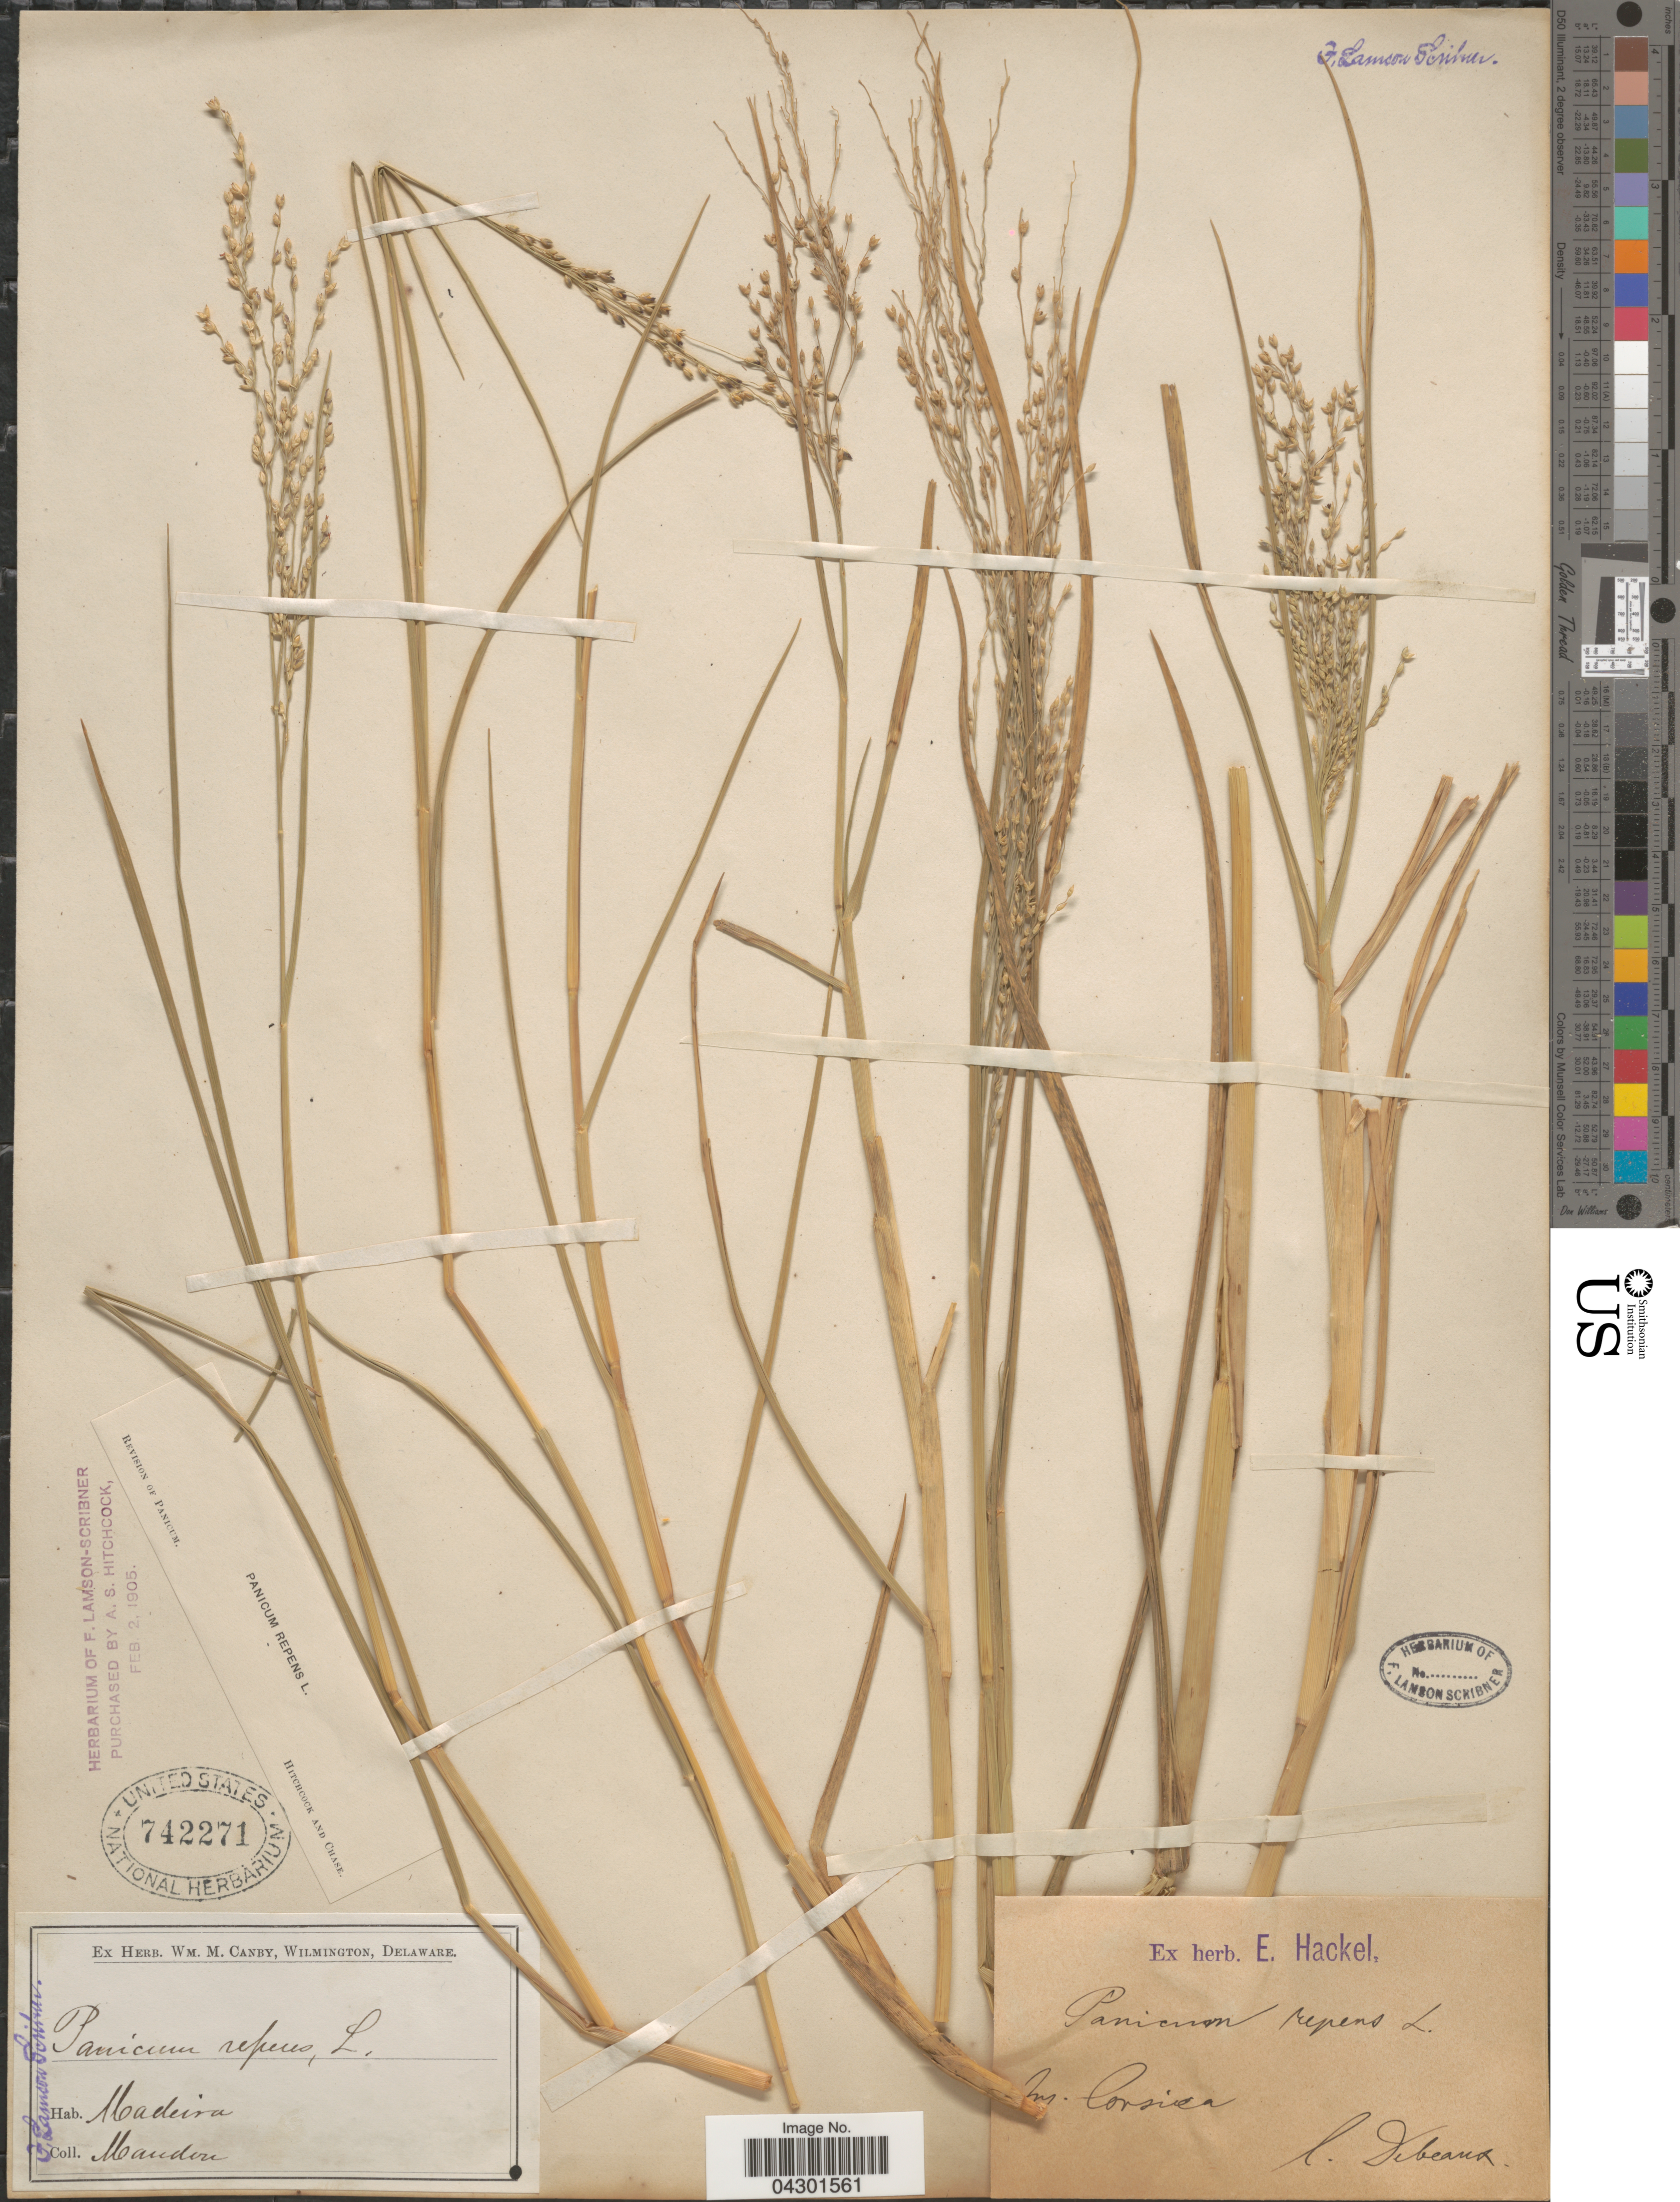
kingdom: Plantae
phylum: Tracheophyta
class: Liliopsida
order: Poales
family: Poaceae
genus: Panicum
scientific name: Panicum repens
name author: L.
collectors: Mandon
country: Portugal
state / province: Madeira (Aut. Reg.)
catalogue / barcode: US 742271